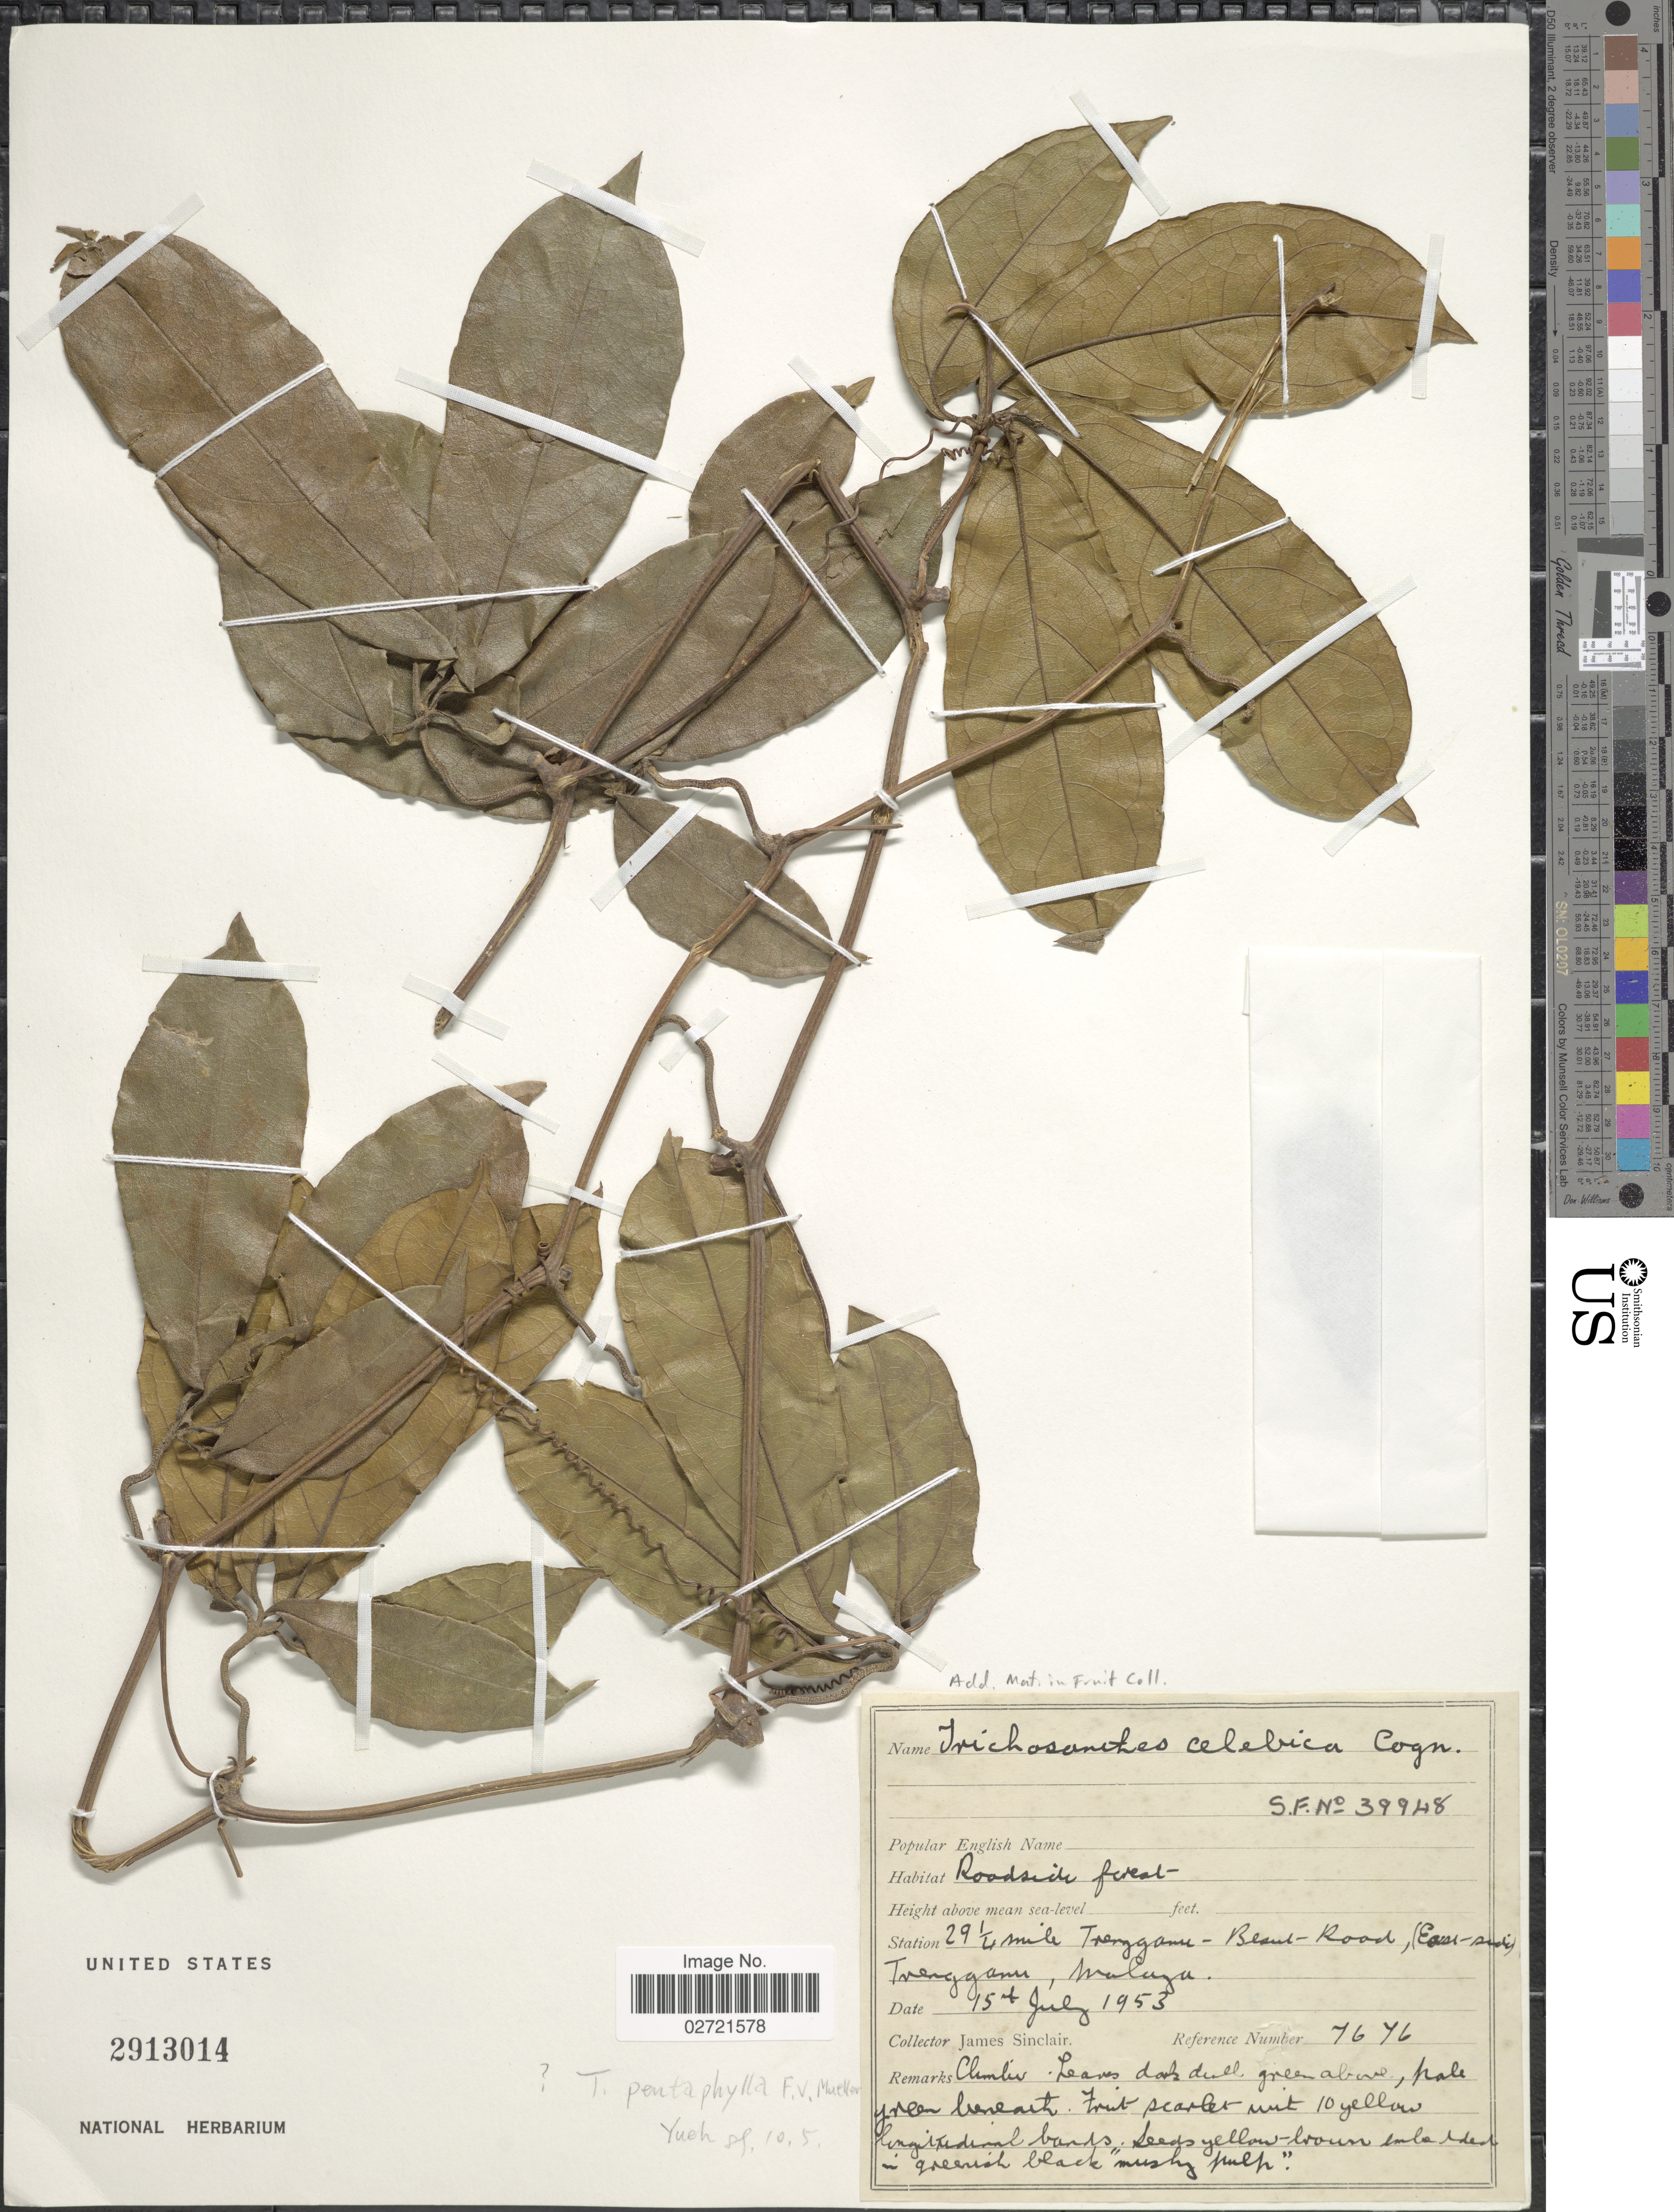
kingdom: Plantae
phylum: Tracheophyta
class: Magnoliopsida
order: Cucurbitales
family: Cucurbitaceae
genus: Trichosanthes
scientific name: Trichosanthes pentaphylla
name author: F. Muell. ex Benth.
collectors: J. Sinclair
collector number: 7676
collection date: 1953-07-15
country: Malaysia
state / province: Terengganu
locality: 29 1/4 mile Trenggami - Besut-Road (Eastside) Terengganu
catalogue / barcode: US 2913014